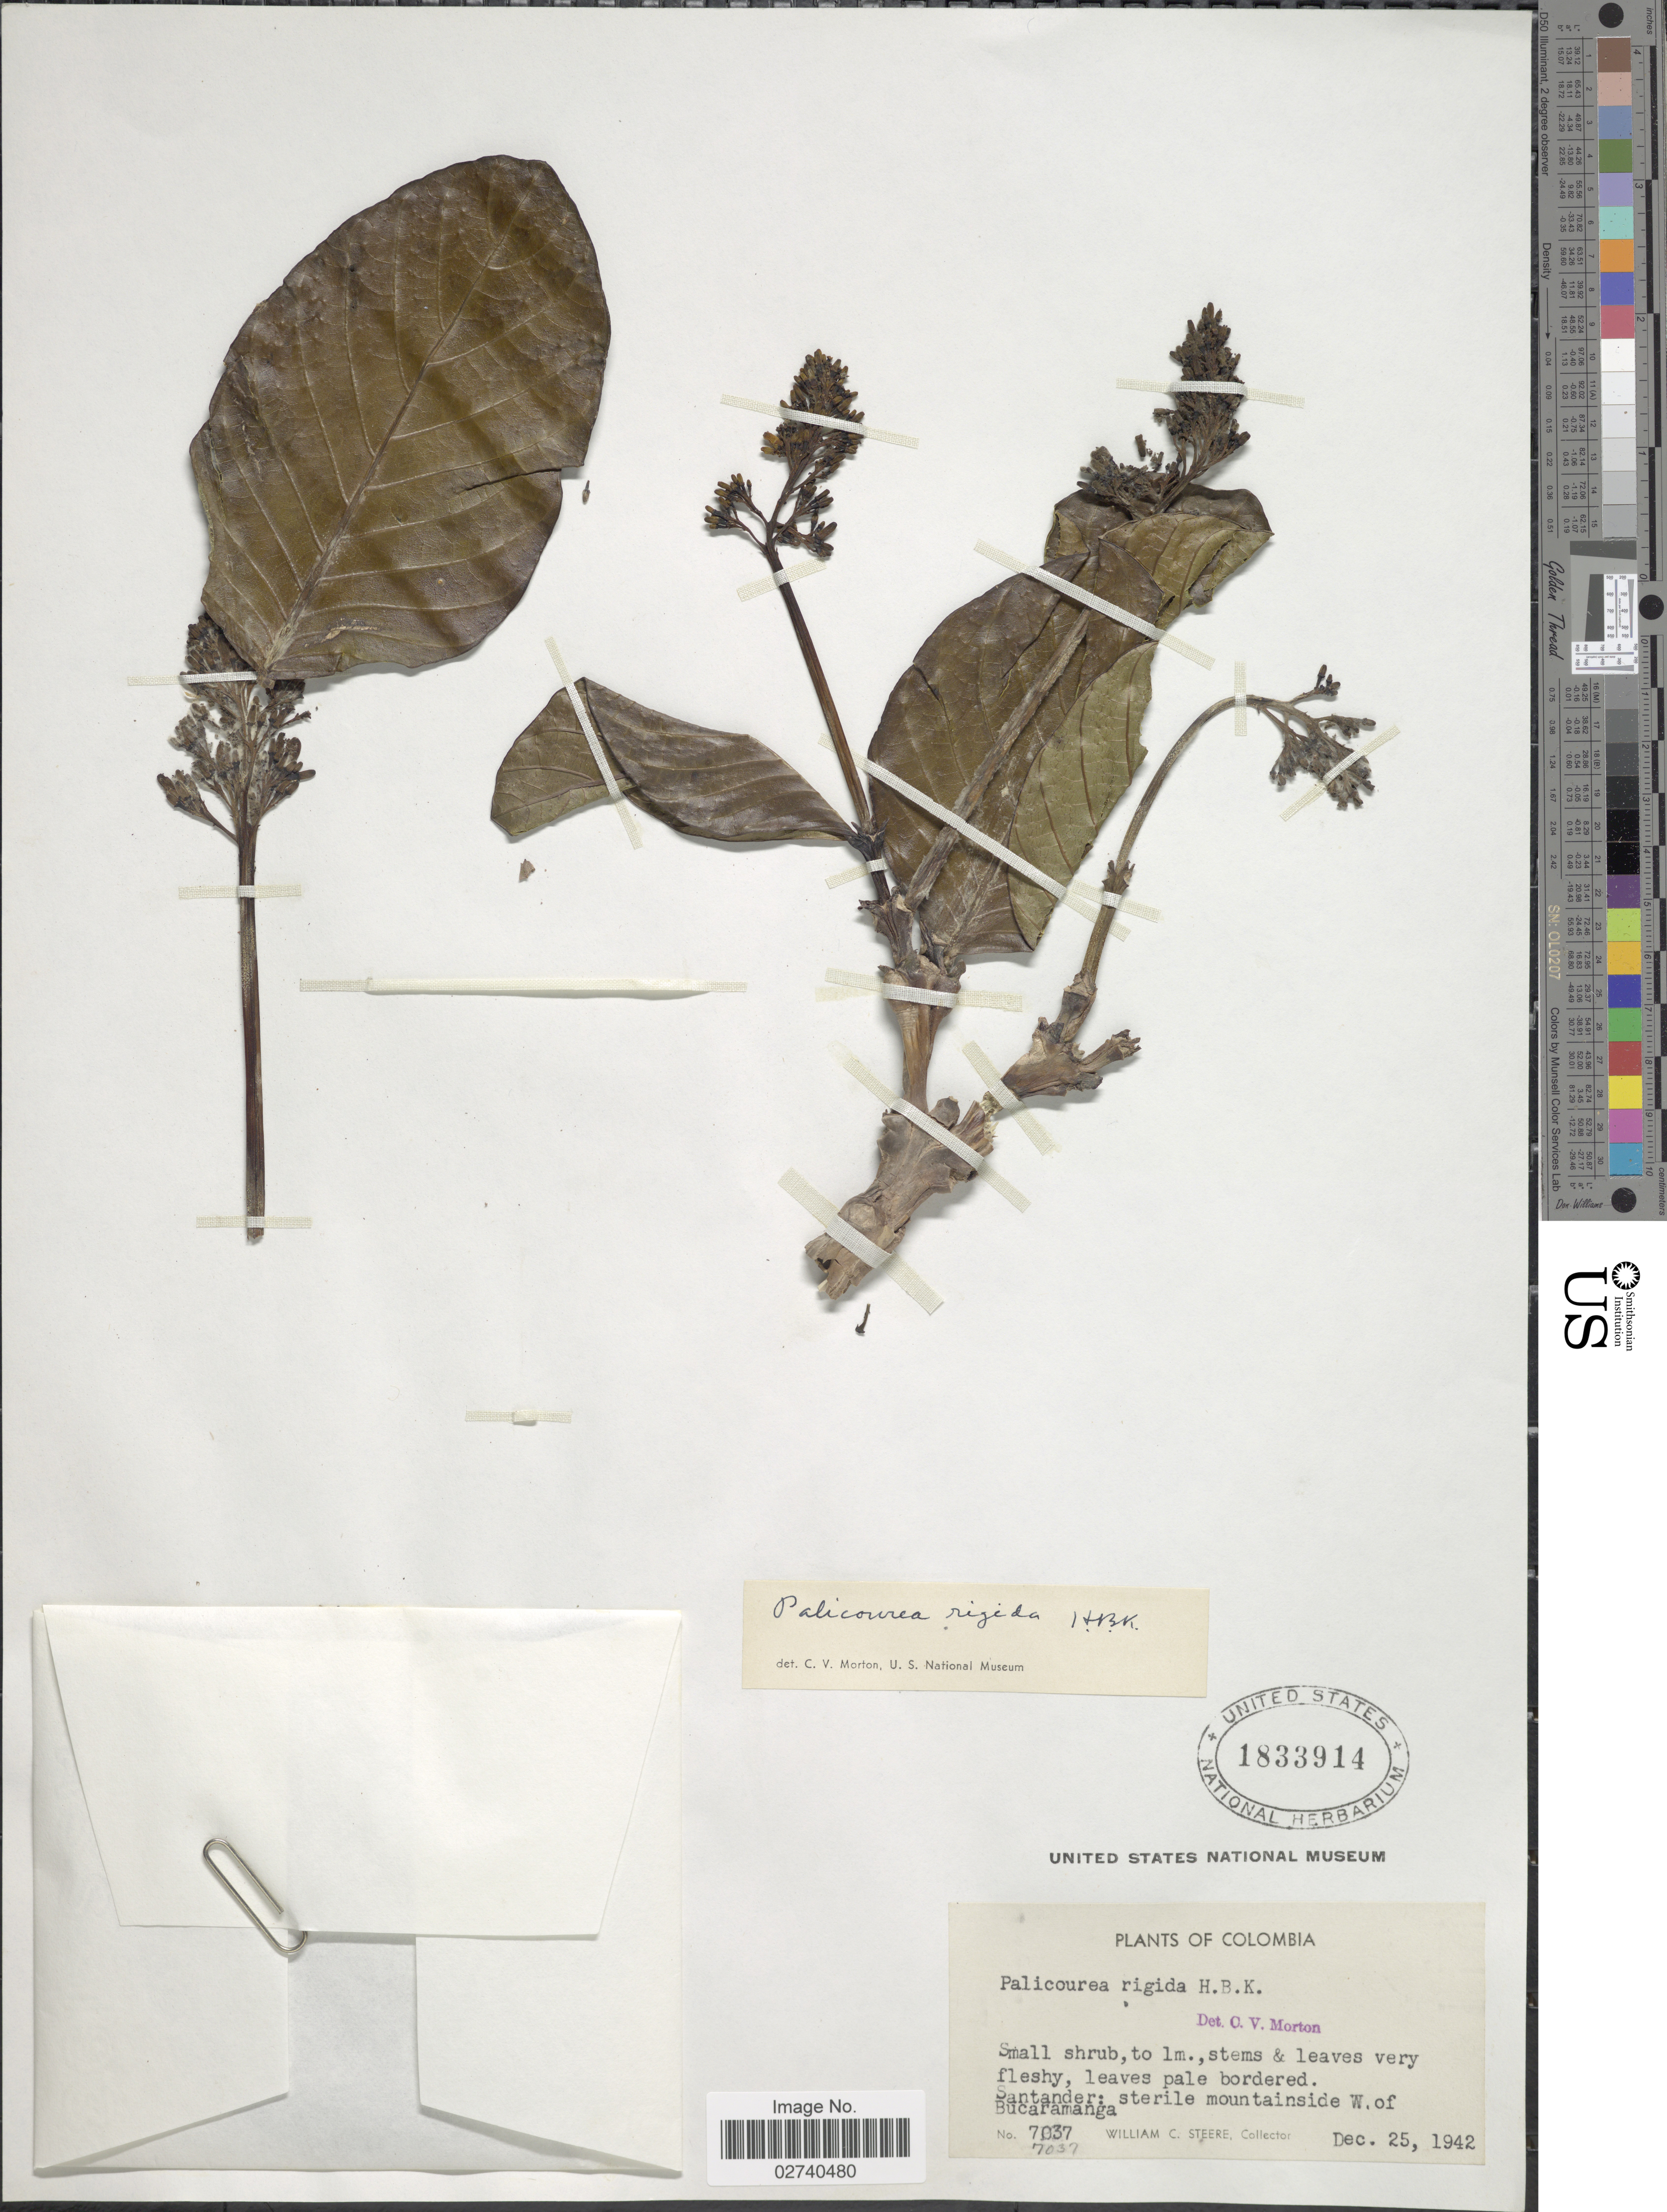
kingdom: Plantae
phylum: Tracheophyta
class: Magnoliopsida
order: Gentianales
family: Rubiaceae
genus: Palicourea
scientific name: Palicourea rigida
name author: Kunth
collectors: W. C. Steere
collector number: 7037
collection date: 1942-12-25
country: Colombia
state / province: Santander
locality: Santander: sterile mountainside W. of Bucaramanga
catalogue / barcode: US 1833914